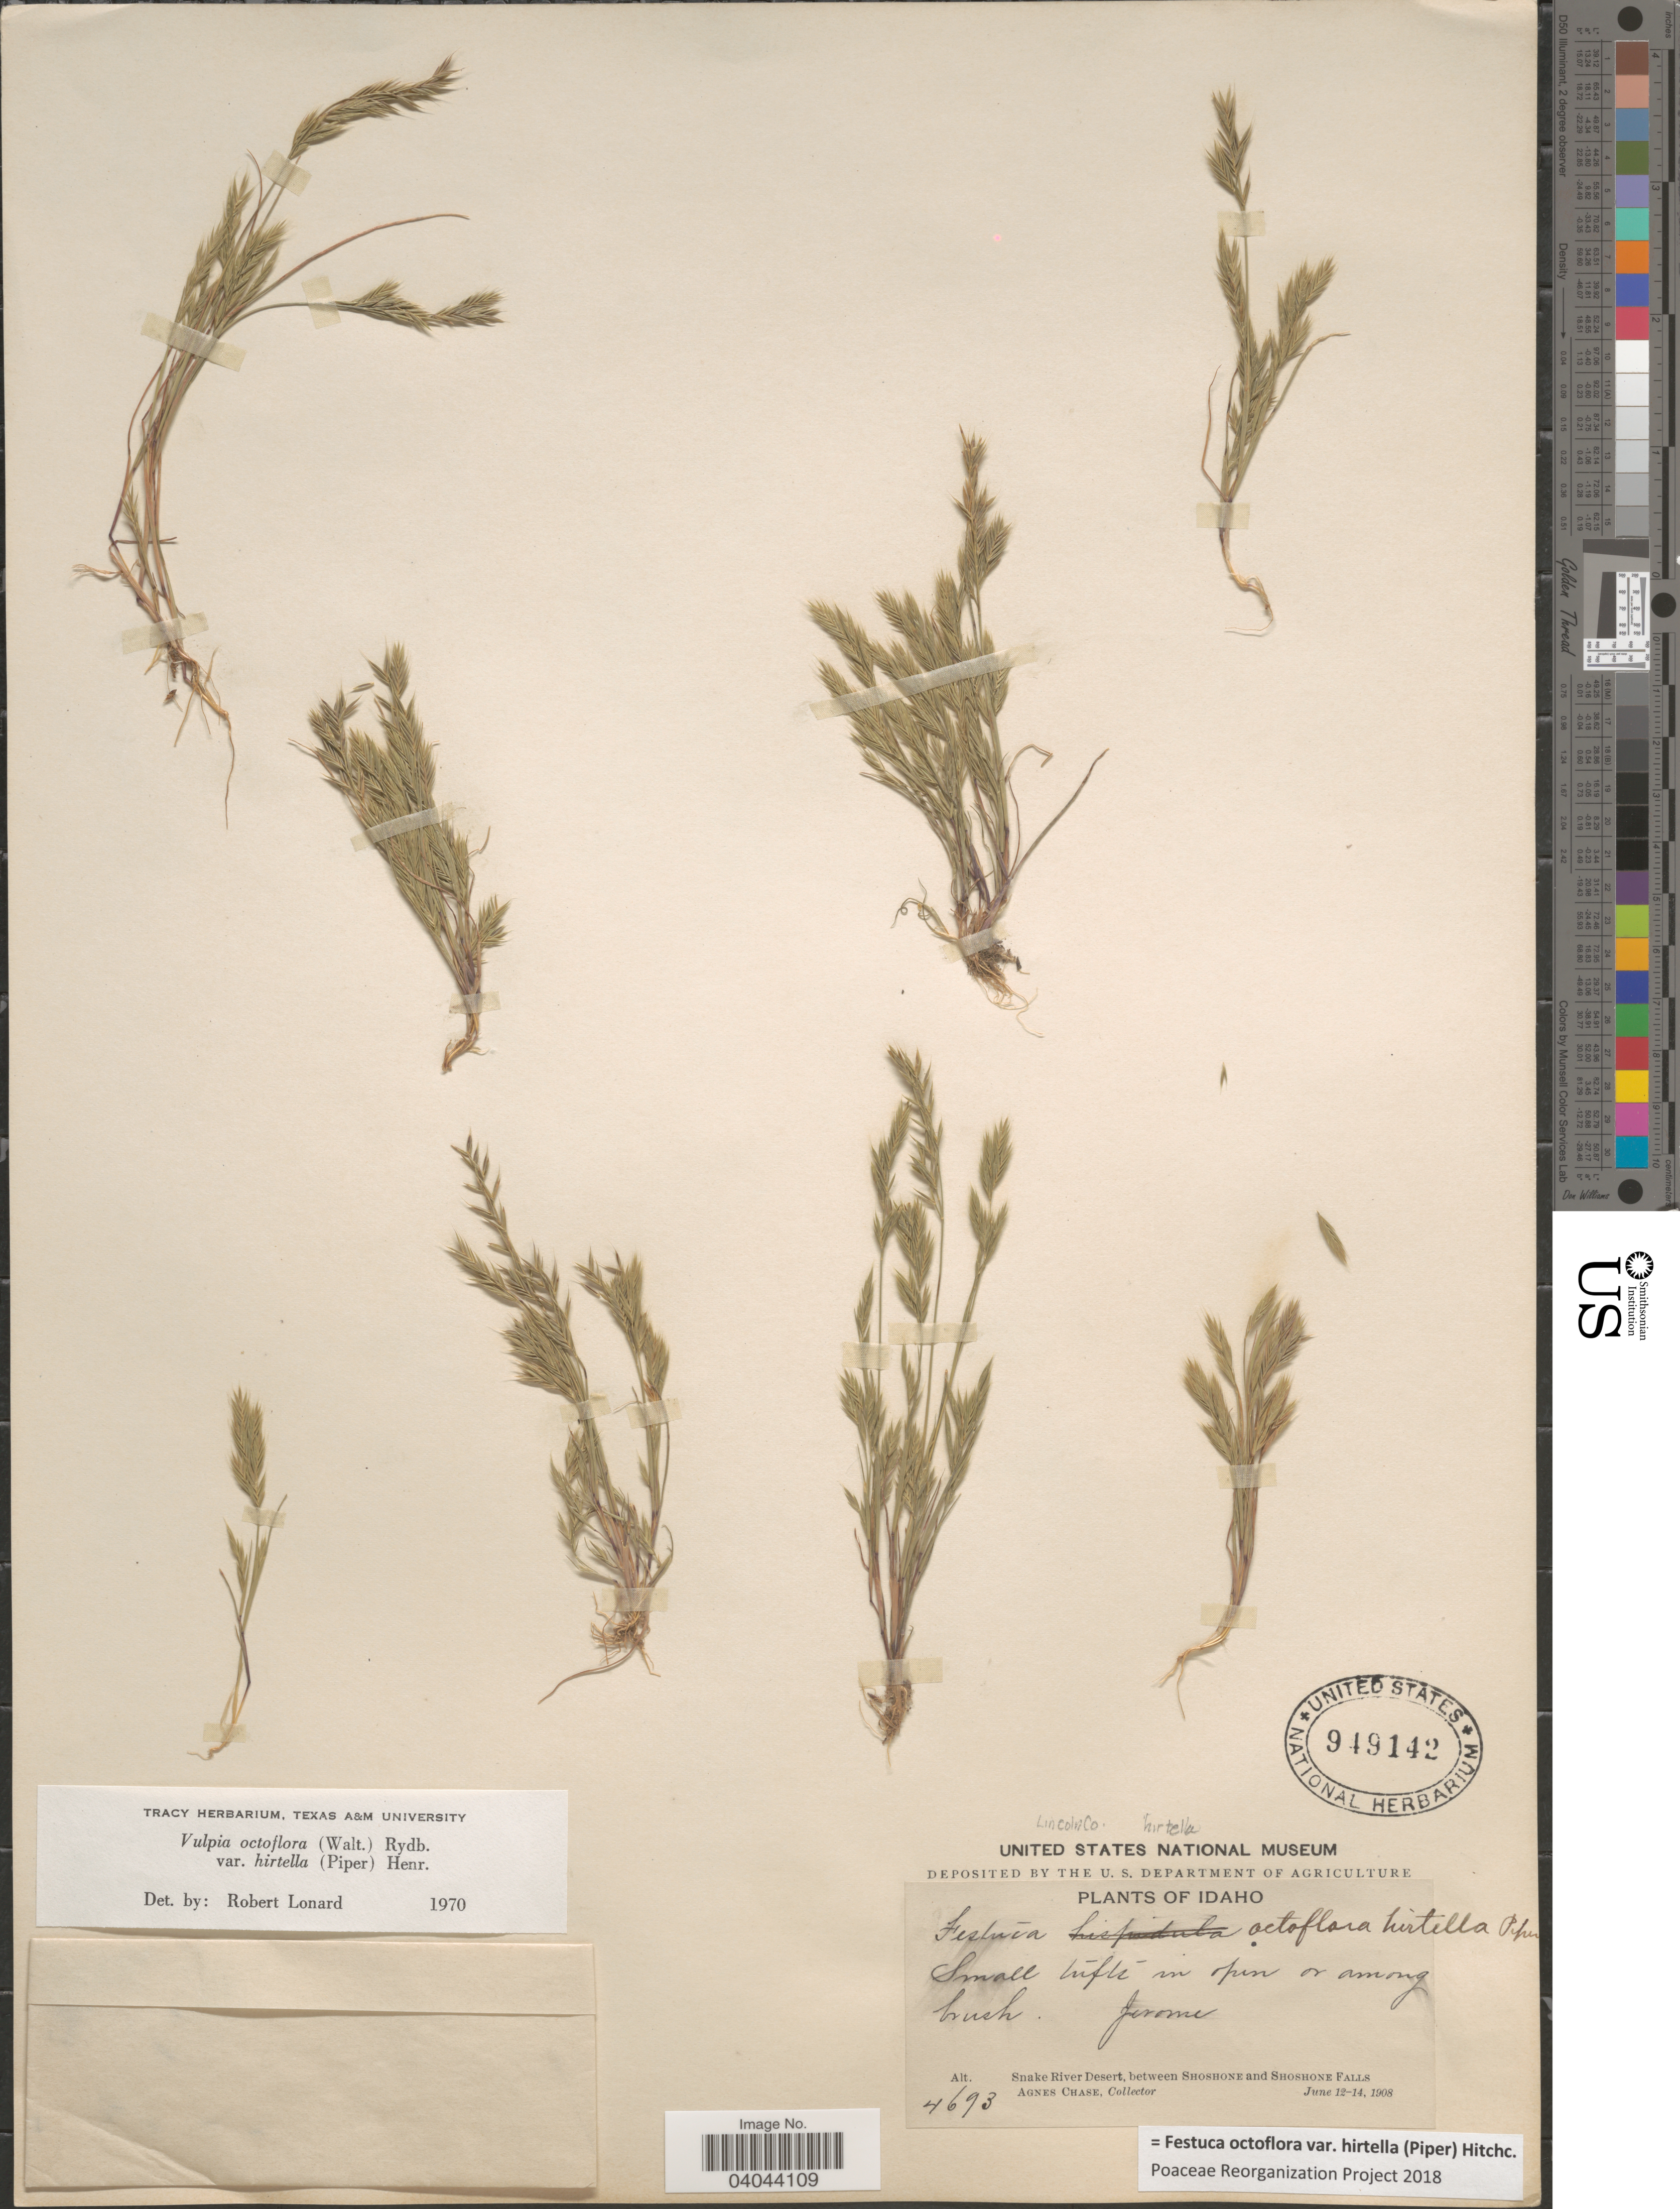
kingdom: Plantae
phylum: Tracheophyta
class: Liliopsida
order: Poales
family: Poaceae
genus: Festuca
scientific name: Festuca octoflora var. hirtella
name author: Piper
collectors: A. Chase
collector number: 4693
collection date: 1908-06-12/1908-06-14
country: United States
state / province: Idaho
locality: Lincoln Co. Jerome. Snake River Desert, between Shoshone and Shoshone Falls.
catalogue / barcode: US 949142